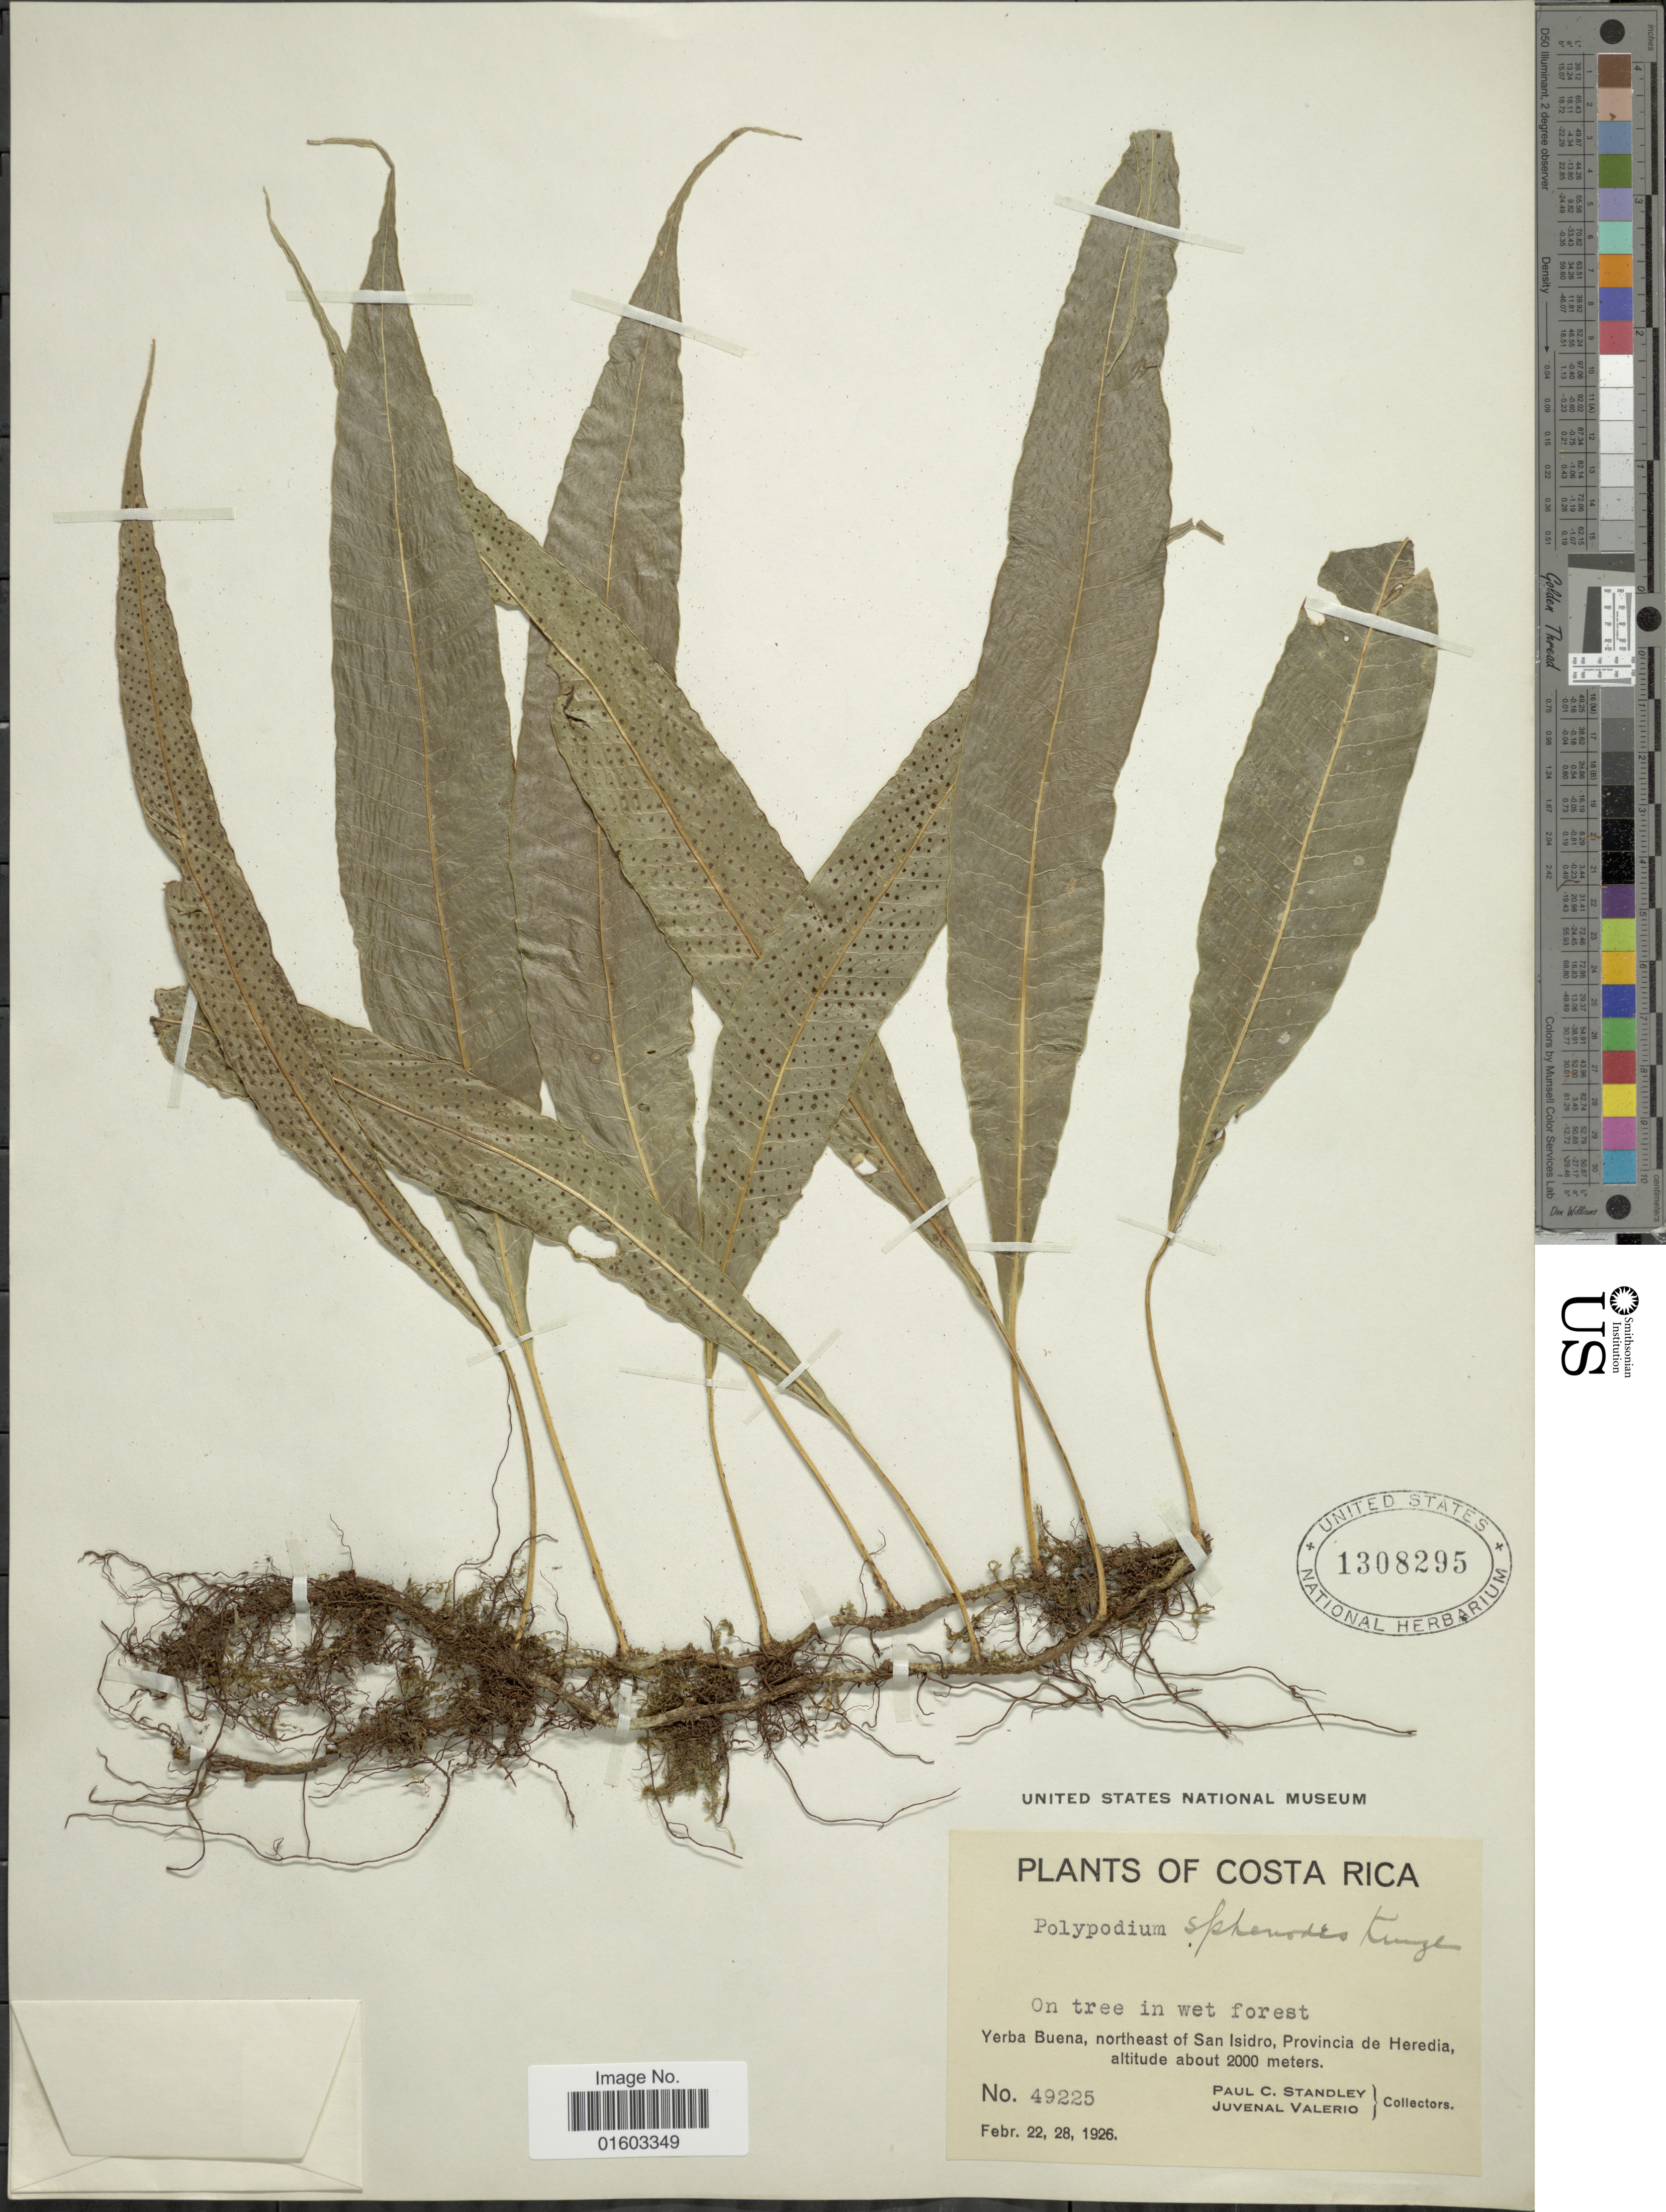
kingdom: Plantae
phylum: Tracheophyta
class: Polypodiopsida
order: Polypodiales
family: Polypodiaceae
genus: Campyloneurum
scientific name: Campyloneurum wercklei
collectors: P. C. Standley & J. Valerio R.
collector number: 49225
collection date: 1926-02-22/1926-02-28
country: Costa Rica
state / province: Heredia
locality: Yerba Buena, northeast of San Isidro, Provincia de Heredia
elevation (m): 2000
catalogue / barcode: US 1308295